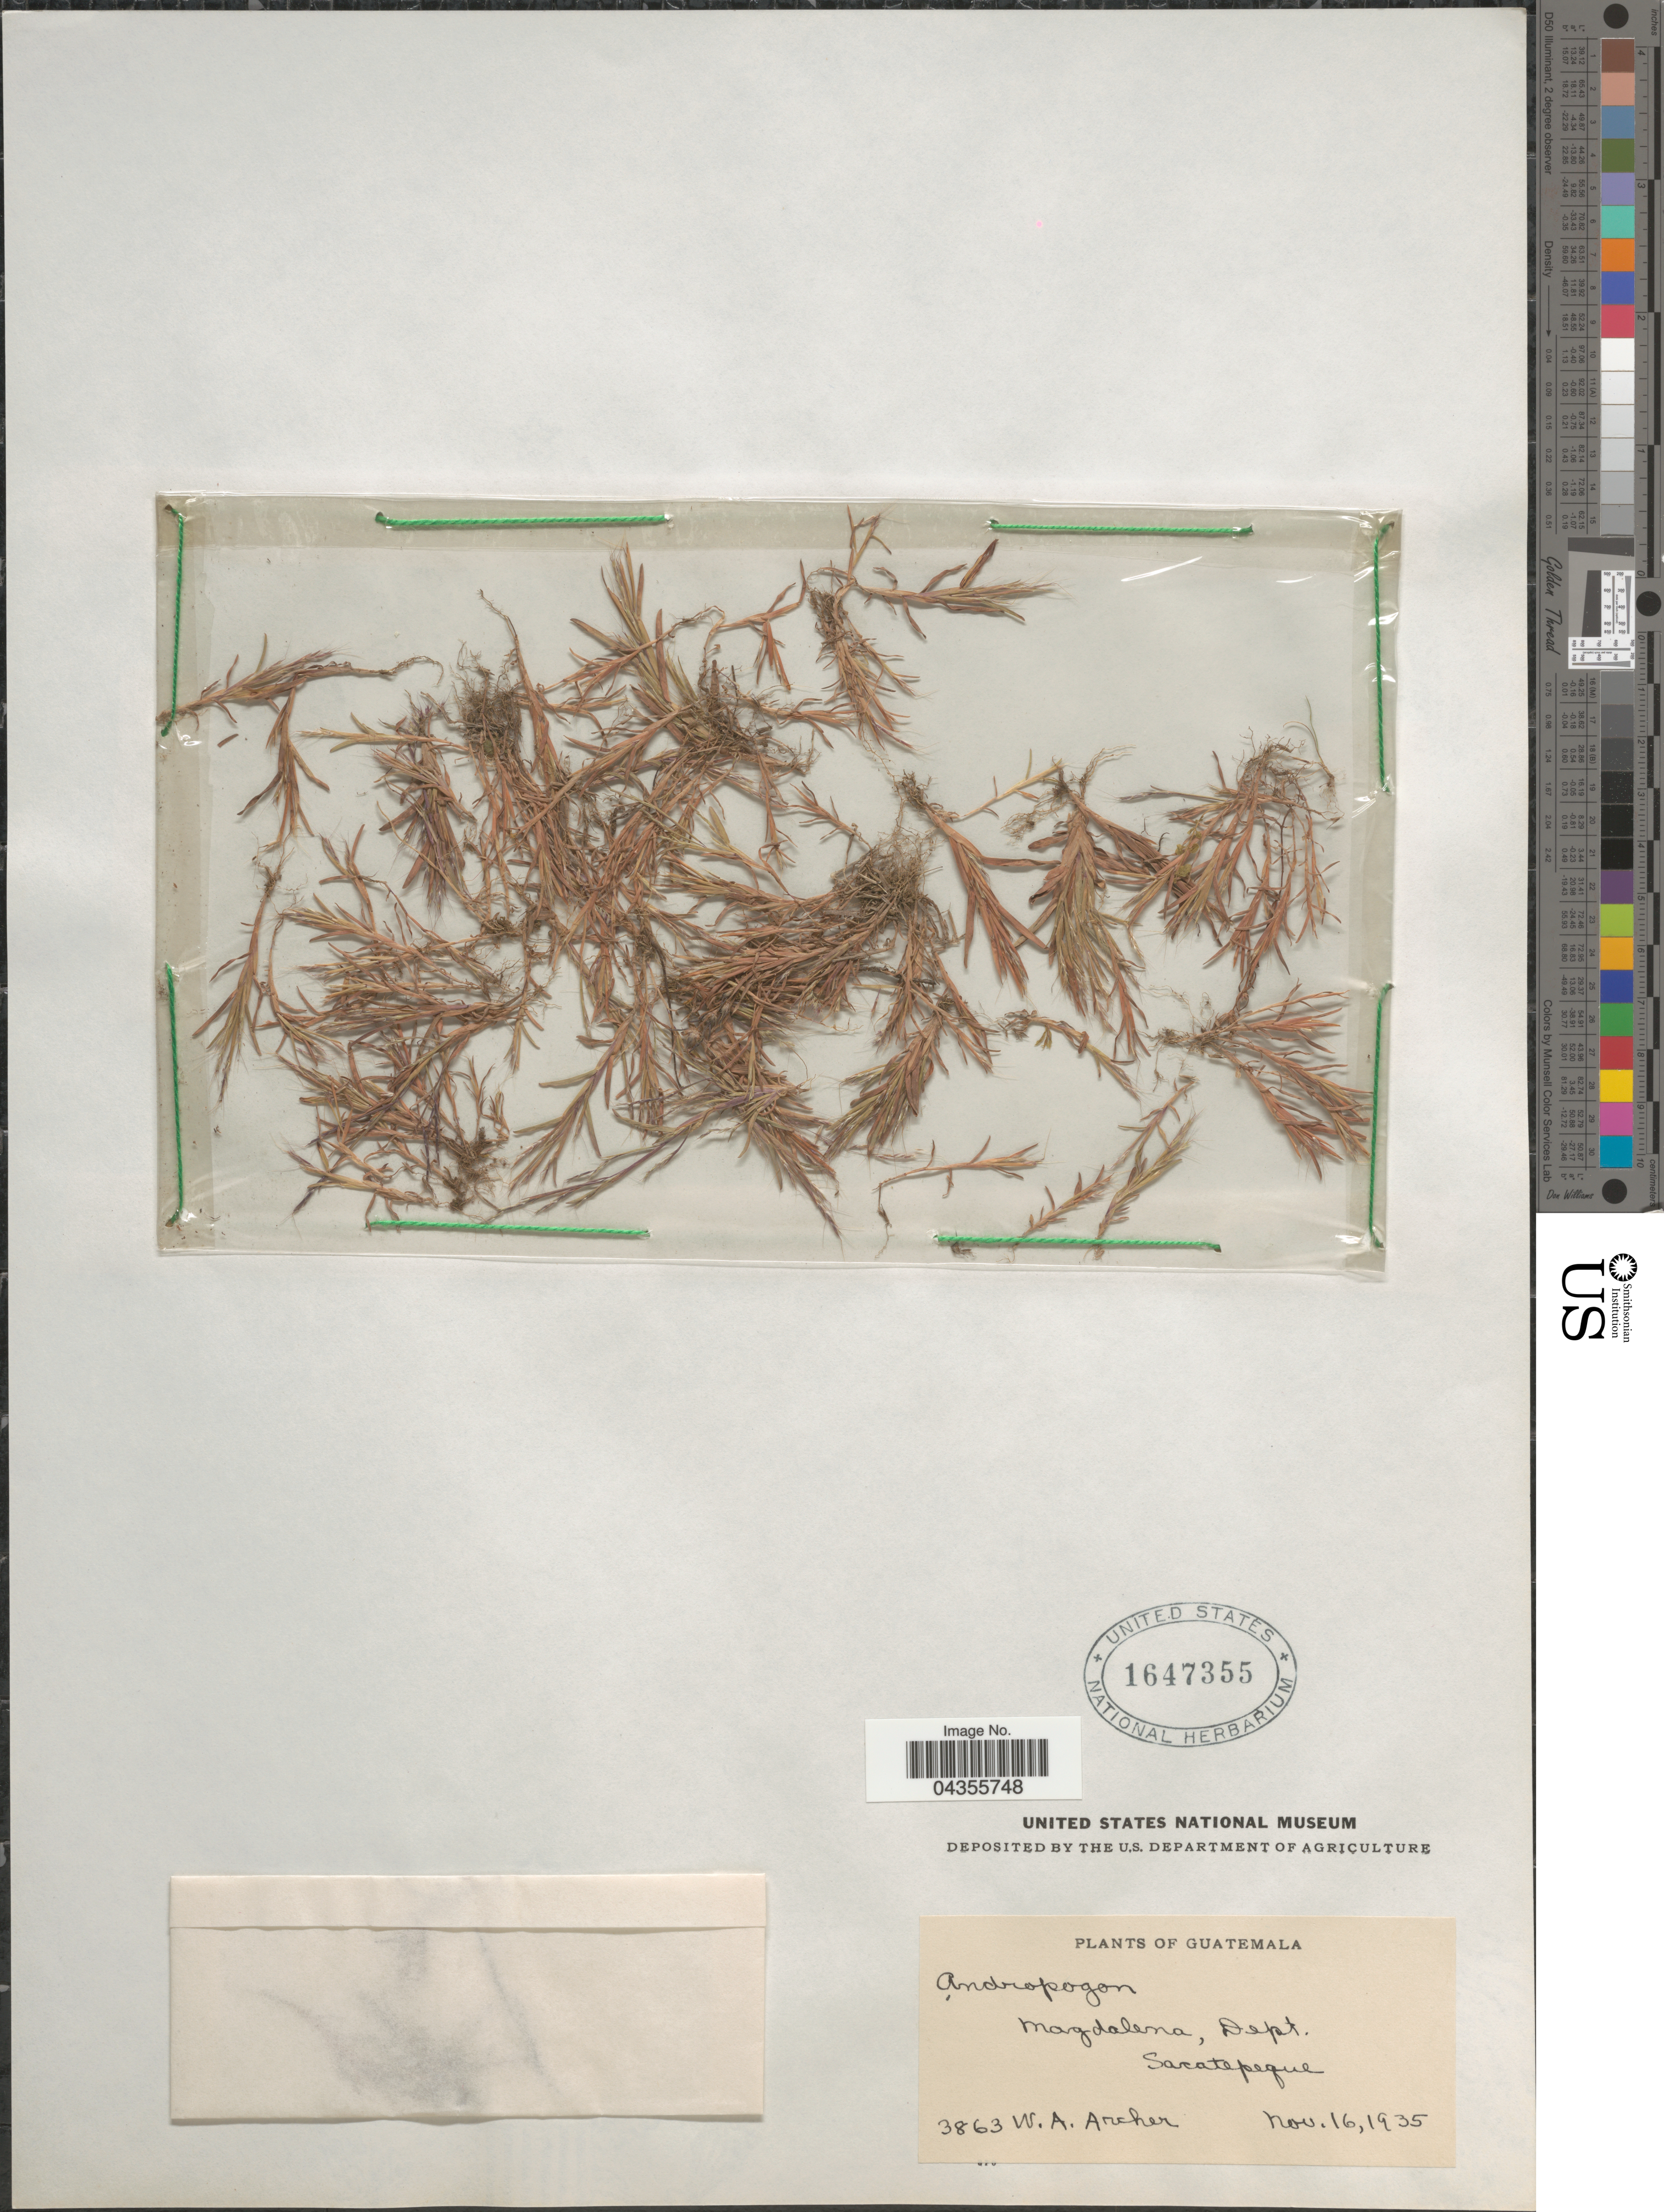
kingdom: Plantae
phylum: Tracheophyta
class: Liliopsida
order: Poales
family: Poaceae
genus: Schizachyrium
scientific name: Schizachyrium brevifolium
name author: (Sw.) Nees ex Büse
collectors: W. Archer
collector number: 3863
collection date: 1935-11-16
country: Guatemala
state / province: Sacatepequez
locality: Magdalena, Dept. Sacatepeque.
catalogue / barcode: US 1647355